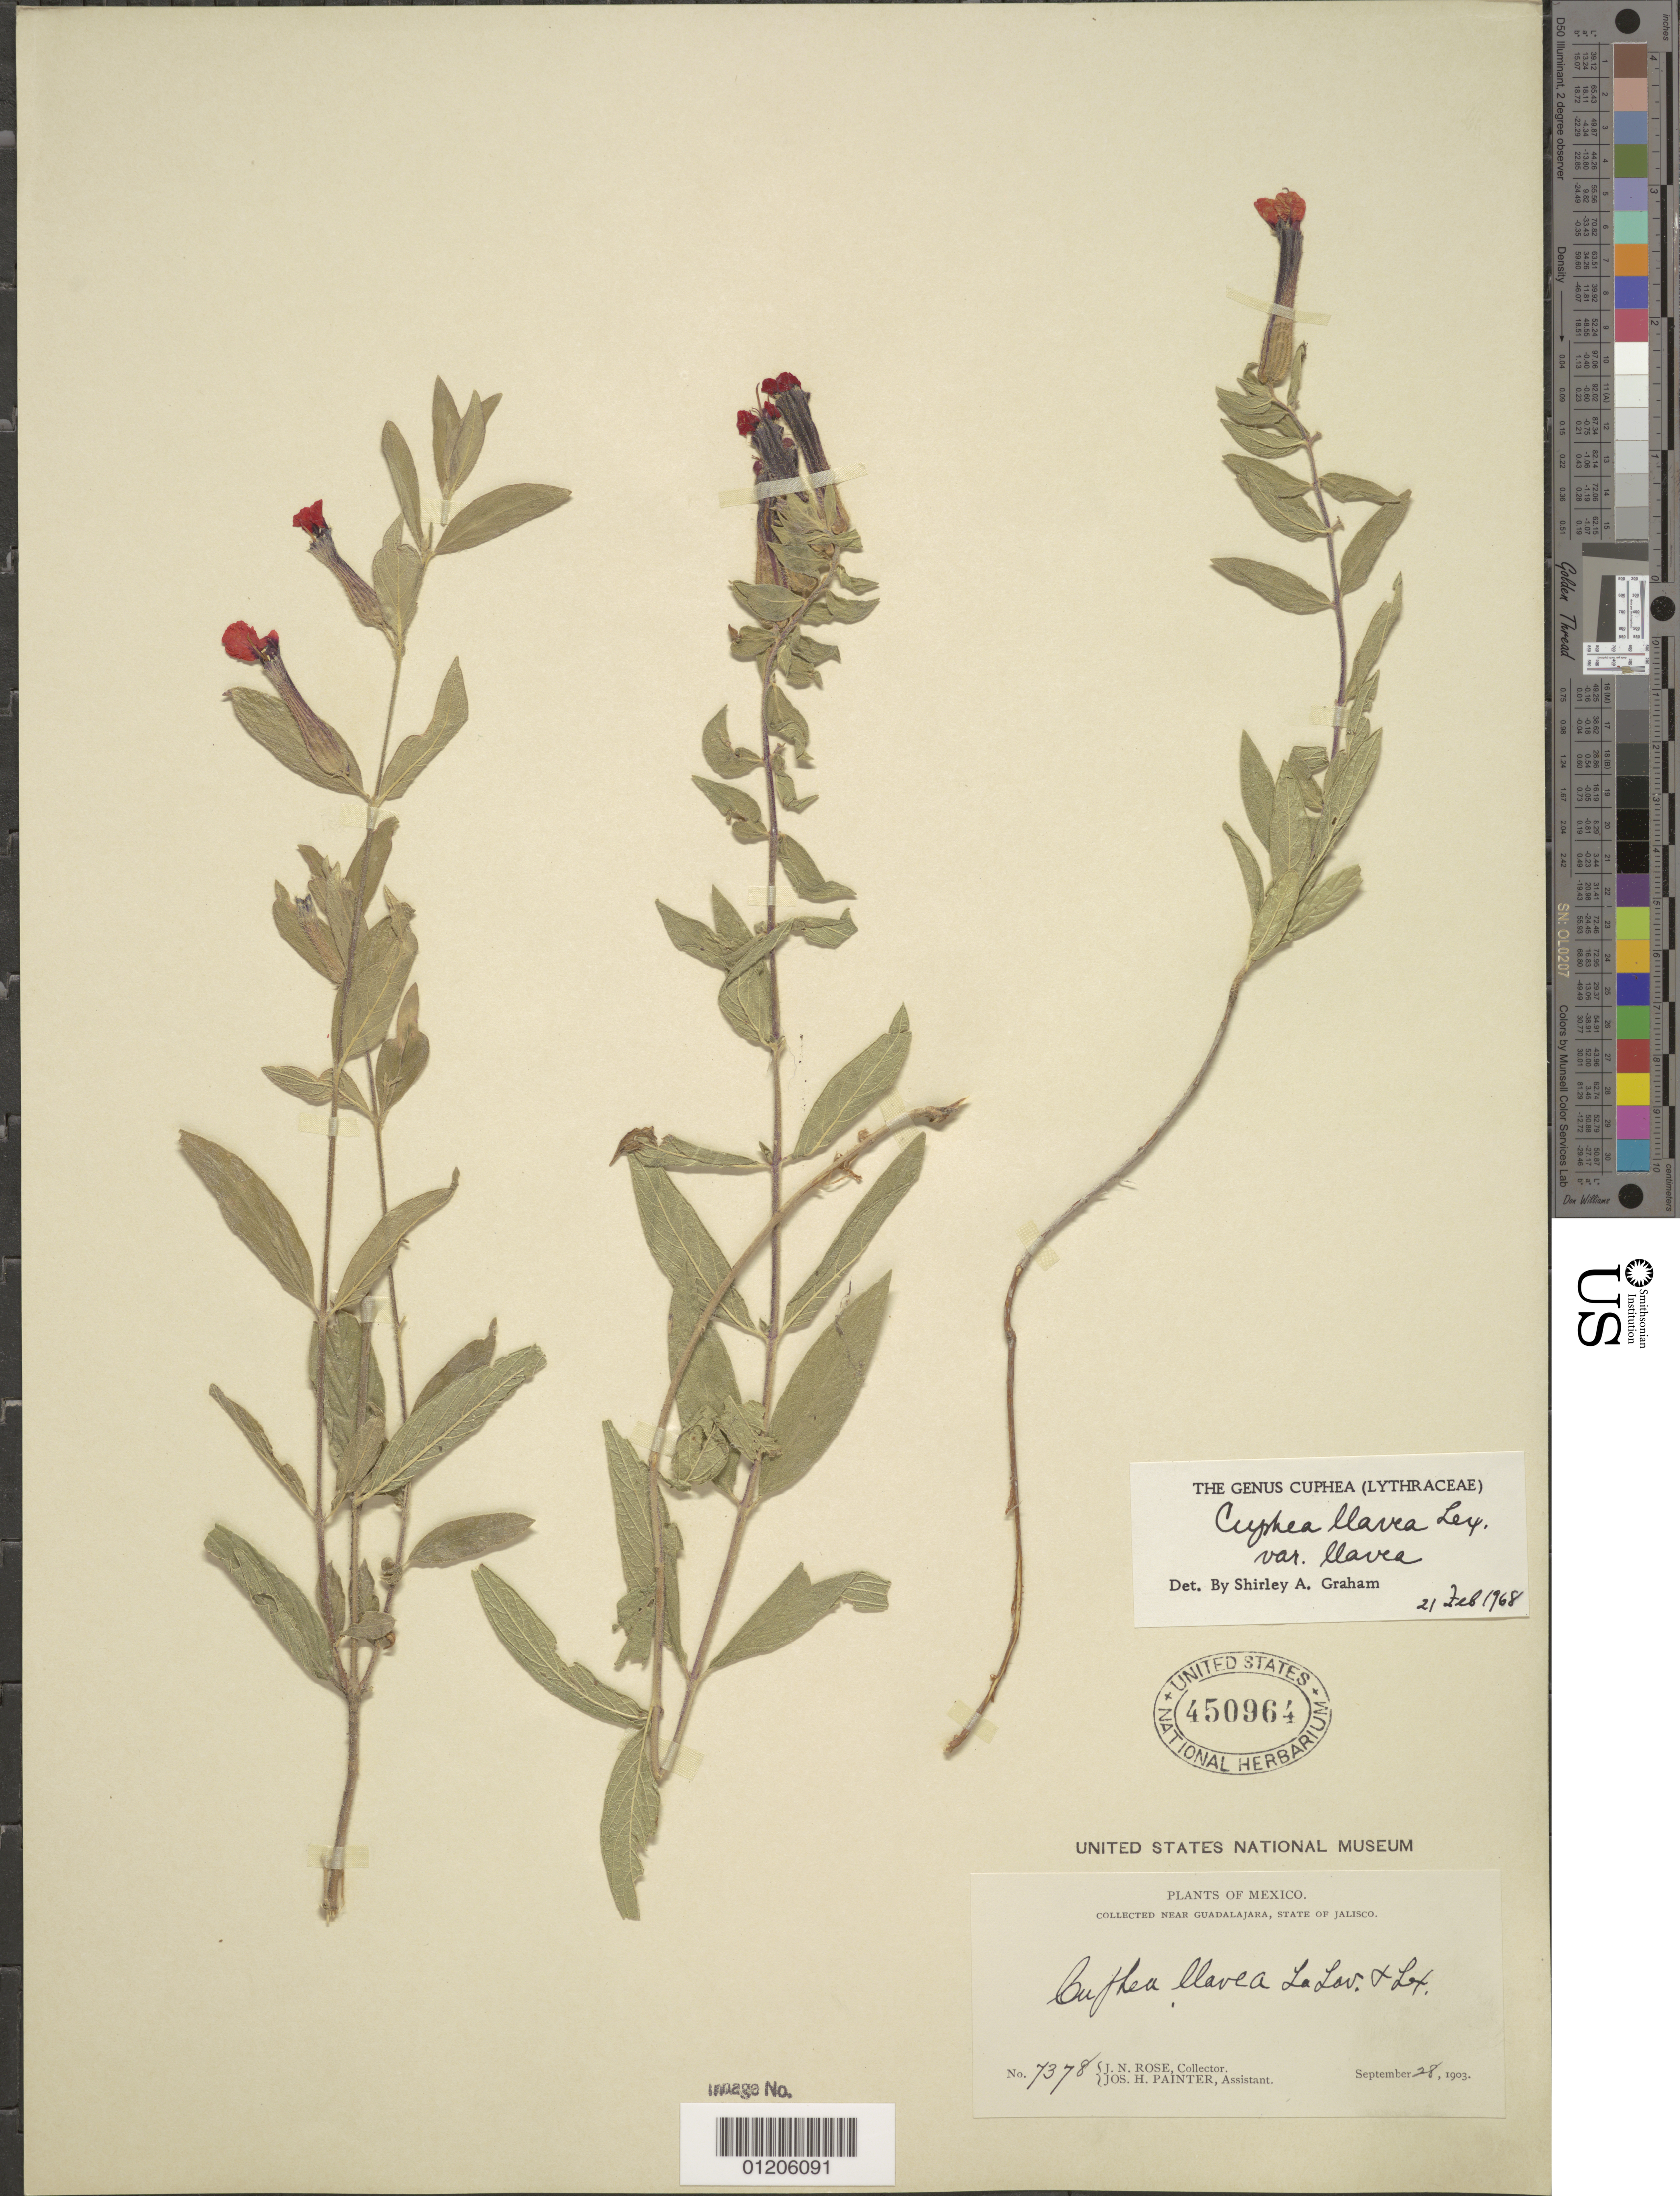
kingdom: Plantae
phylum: Tracheophyta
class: Magnoliopsida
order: Myrtales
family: Lythraceae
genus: Cuphea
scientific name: Cuphea llavea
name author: Lex.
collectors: J. N. Rose & J. H. Painter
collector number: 7378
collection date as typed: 28 Sep 1903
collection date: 1903-09-28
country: Mexico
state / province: Jalisco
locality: Near Guadalajara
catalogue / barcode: US 450964